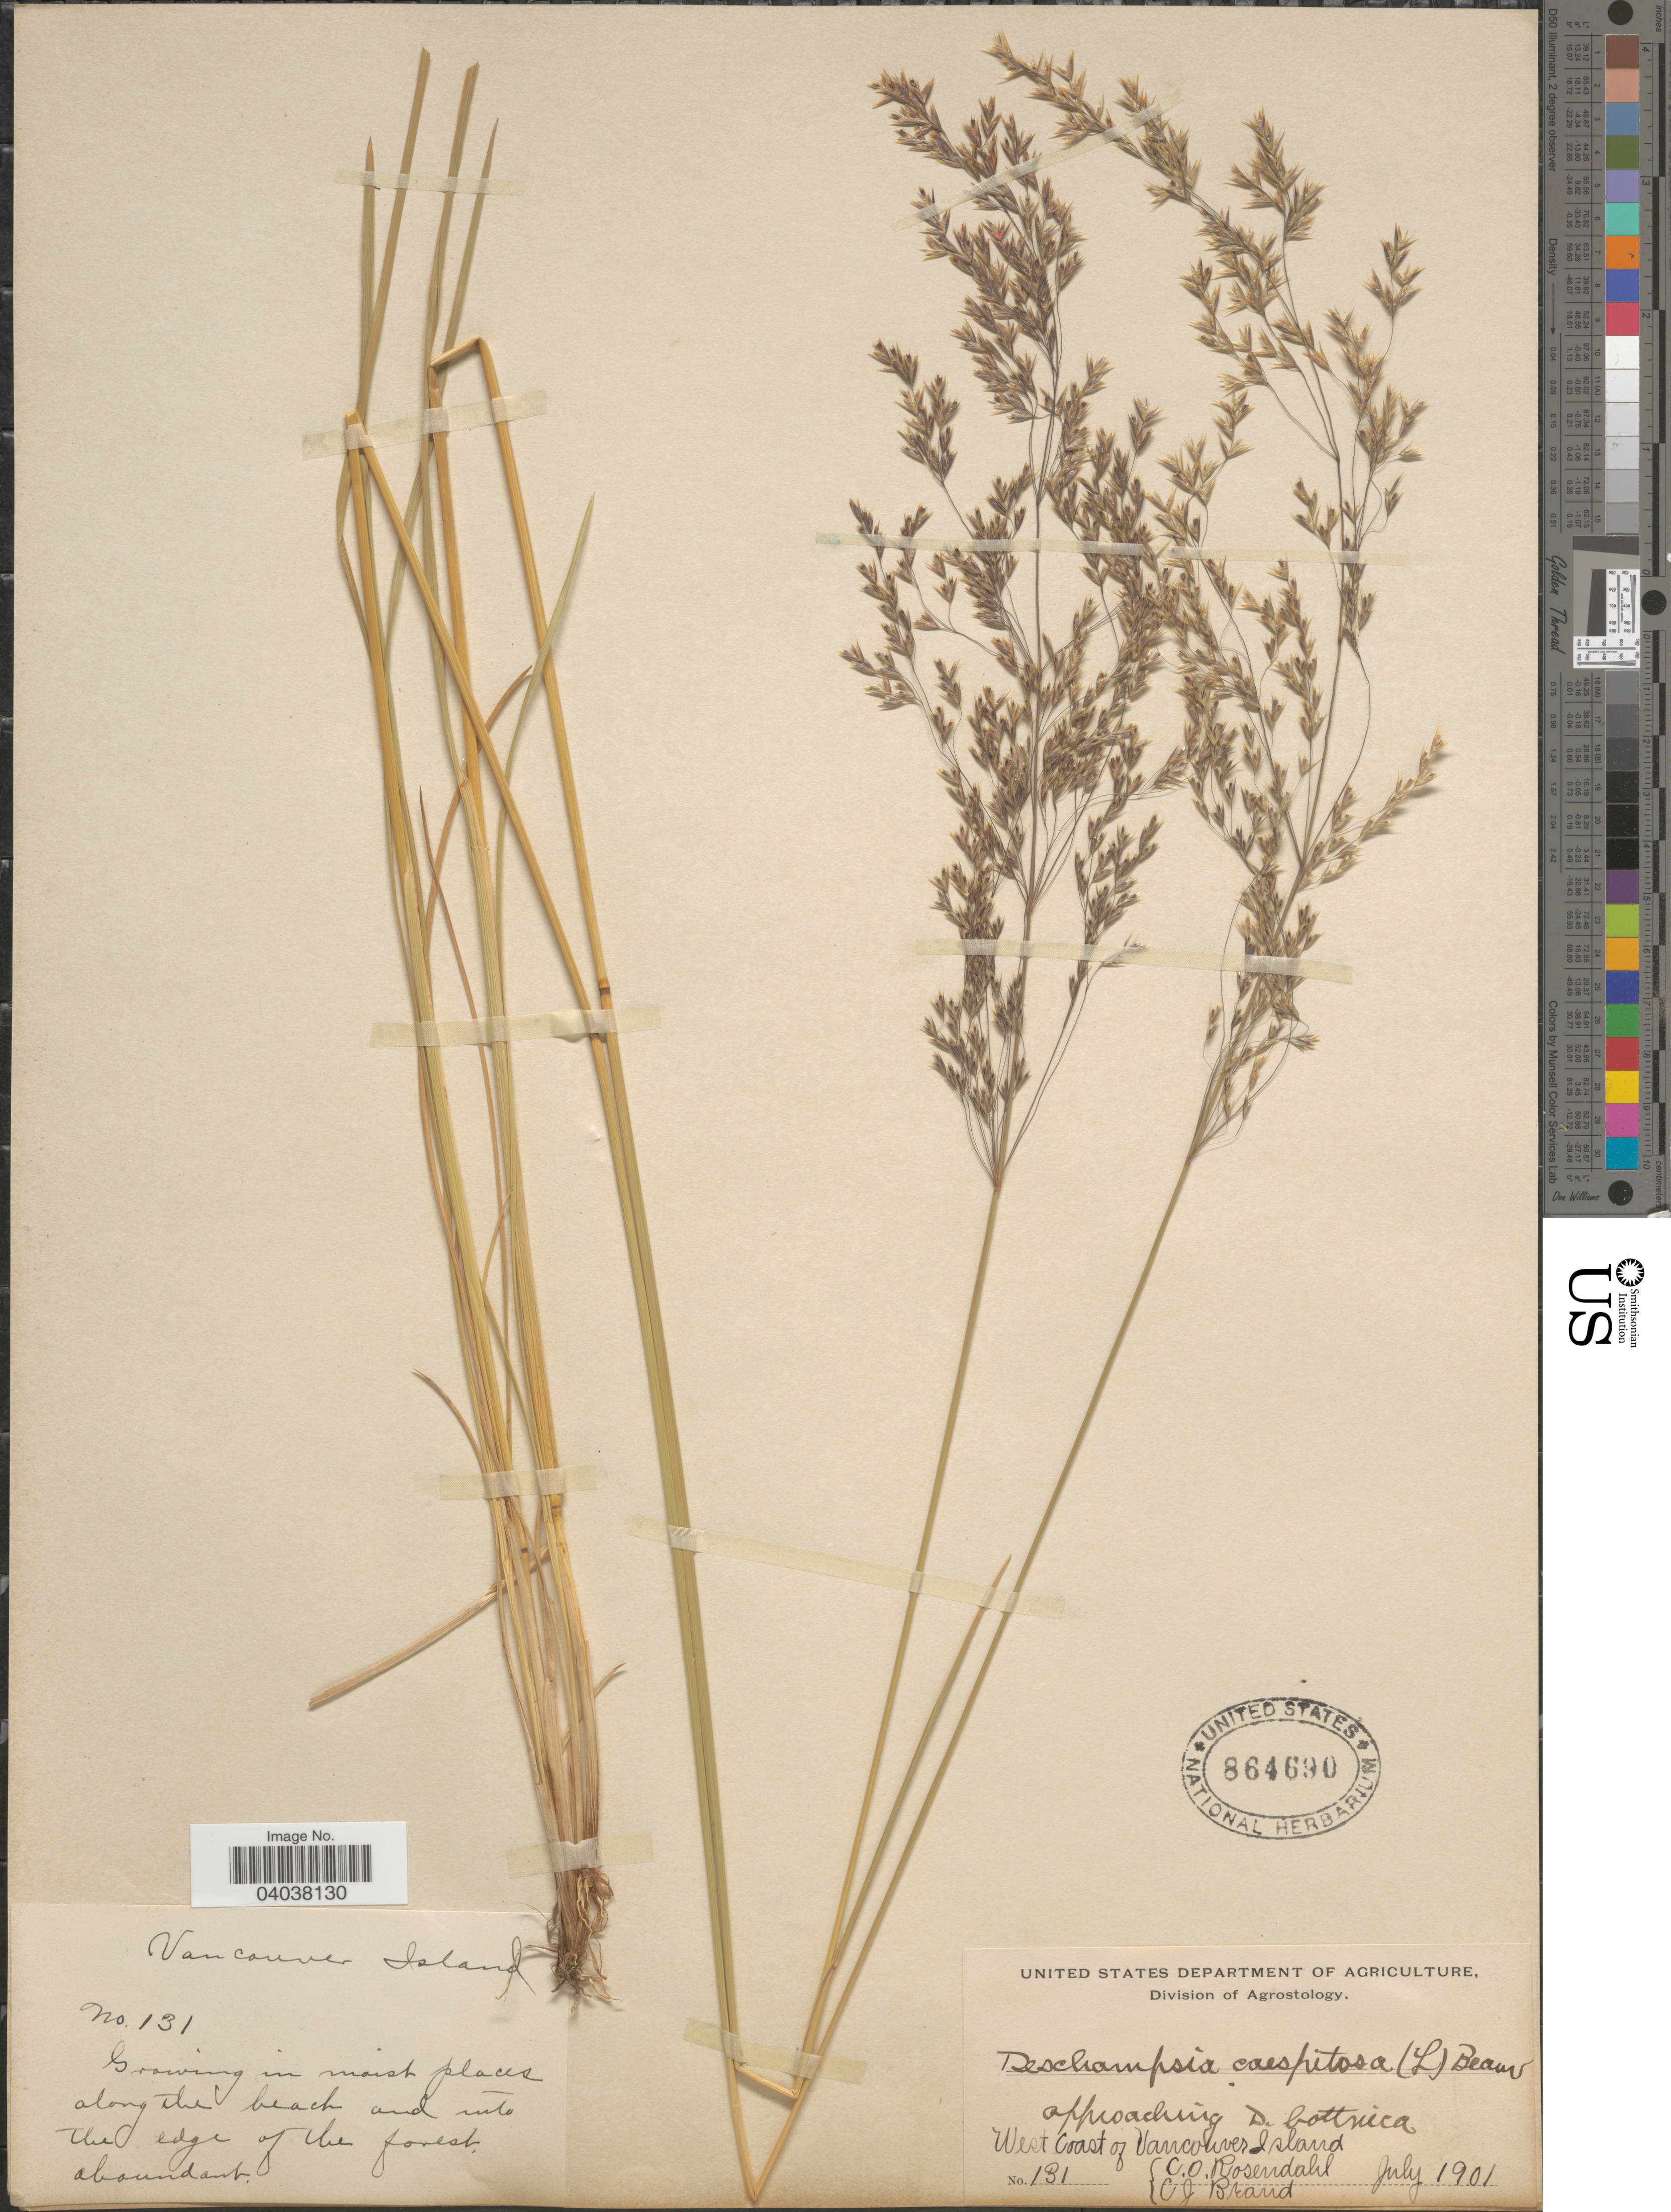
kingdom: Plantae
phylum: Tracheophyta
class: Liliopsida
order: Poales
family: Poaceae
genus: Deschampsia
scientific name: Deschampsia cespitosa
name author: (L.) P. Beauv.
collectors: C. O. Rosendahl & C. J. Brand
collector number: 131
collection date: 1901-07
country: Canada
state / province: British Columbia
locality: West Coast of Vancouver Island.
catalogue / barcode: US 864690